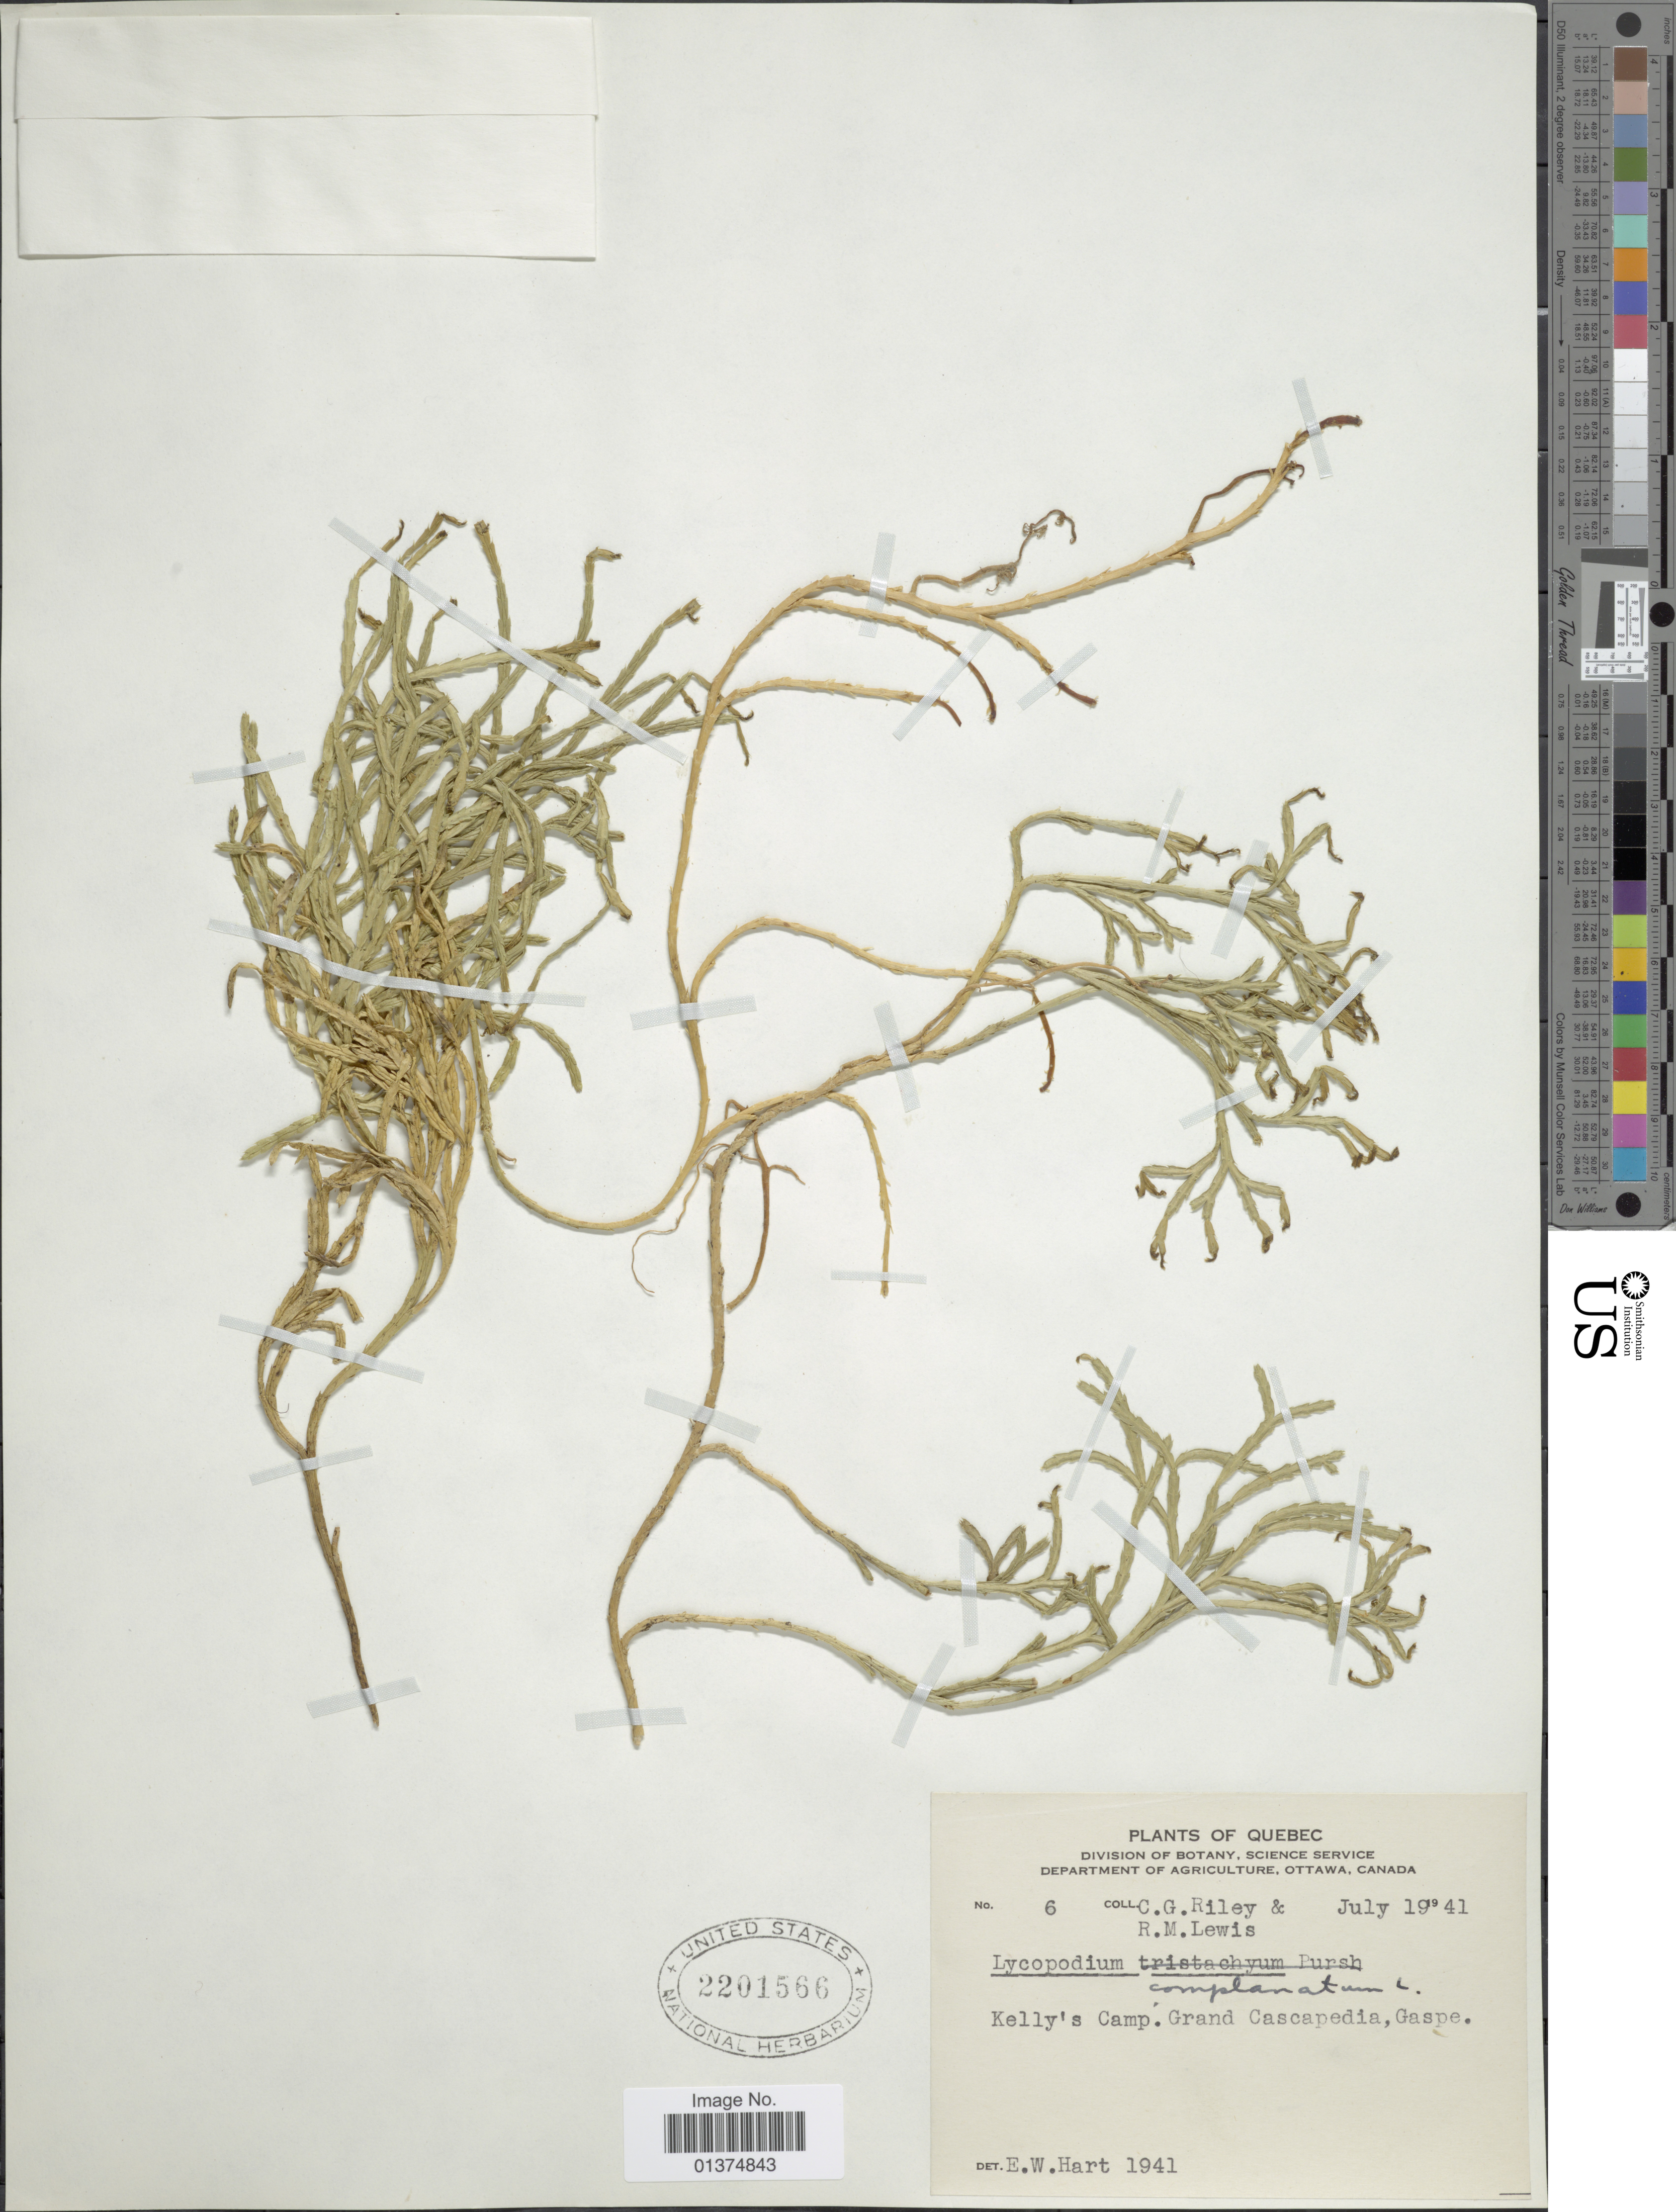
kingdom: Plantae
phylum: Tracheophyta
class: Lycopodiopsida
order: Lycopodiales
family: Lycopodiaceae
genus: Diphasiastrum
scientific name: Diphasiastrum complanatum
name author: (L.) Holub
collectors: C. Riley & R. Lewis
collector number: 6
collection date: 1941-07-19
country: Canada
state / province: Quebec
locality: Kelly's Camp. Grand Cascapedia, Gaspe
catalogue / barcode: US 2201566